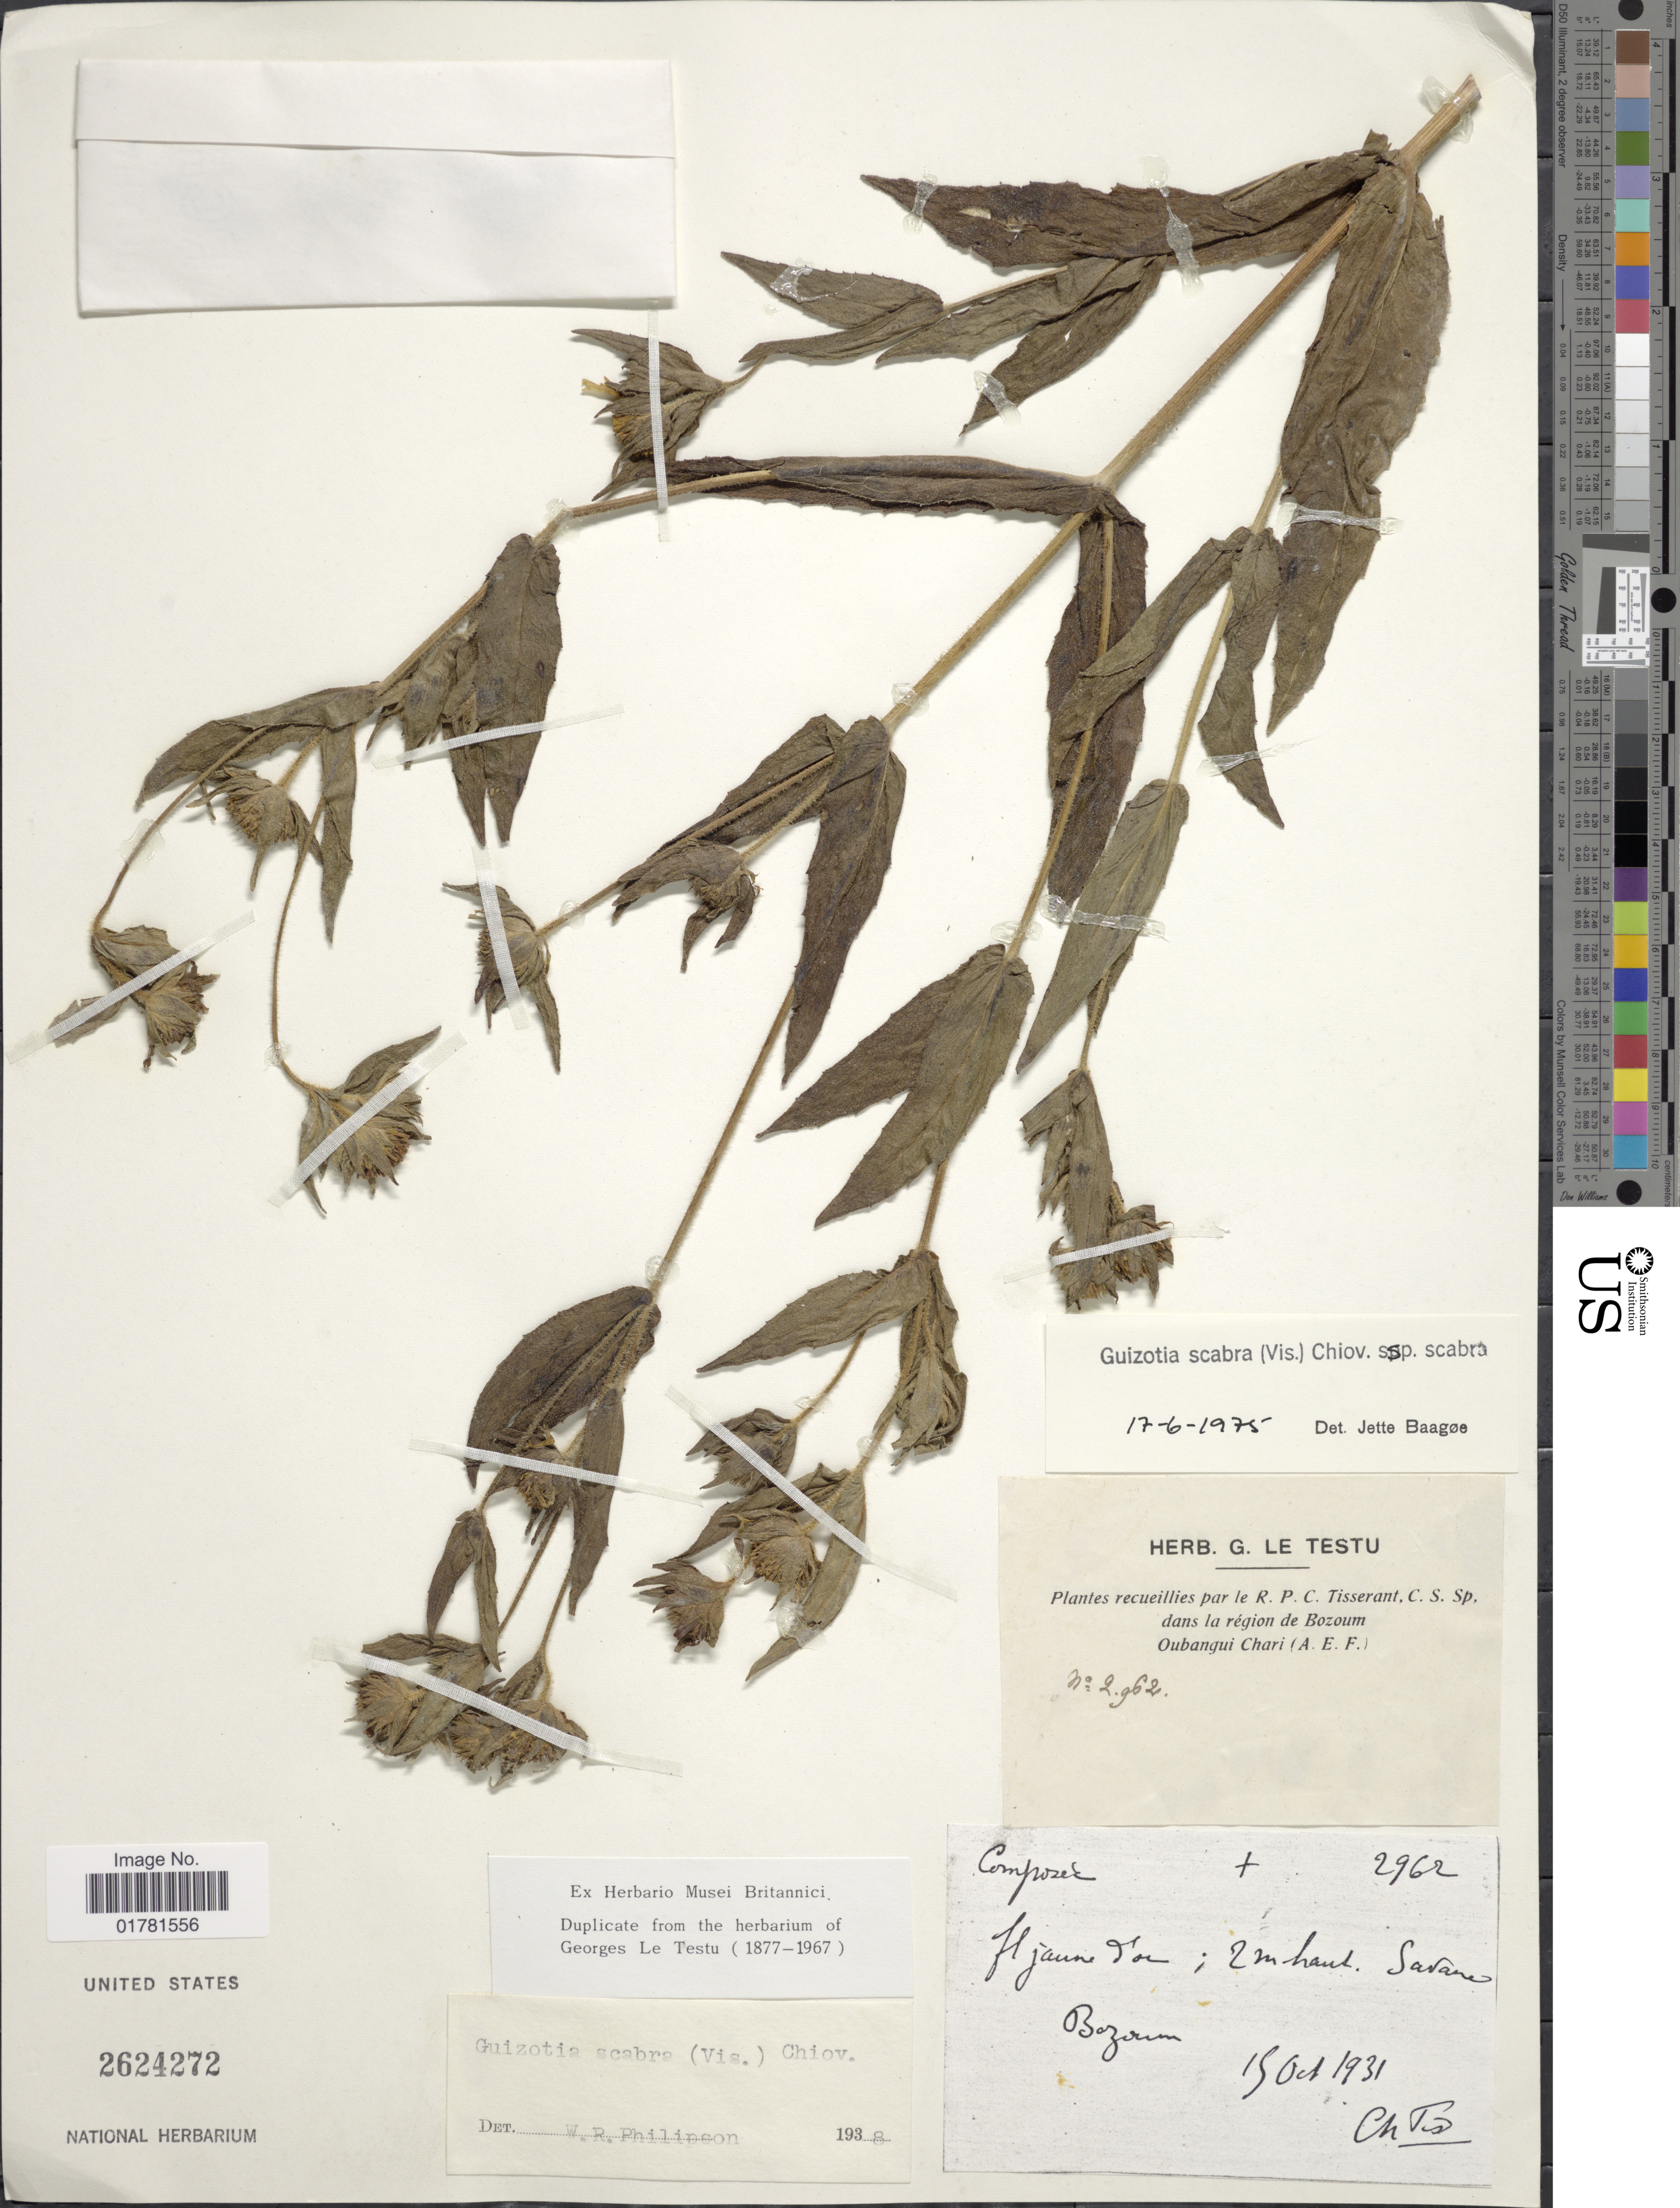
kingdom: Plantae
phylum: Tracheophyta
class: Magnoliopsida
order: Asterales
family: Asteraceae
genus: Guizotia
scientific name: Guizotia scabra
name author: Chiov.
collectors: G. Le Testu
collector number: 2962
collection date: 1931-10-19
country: Central African Republic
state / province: Ouham-Pende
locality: Bozoum.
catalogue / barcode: US 2624272